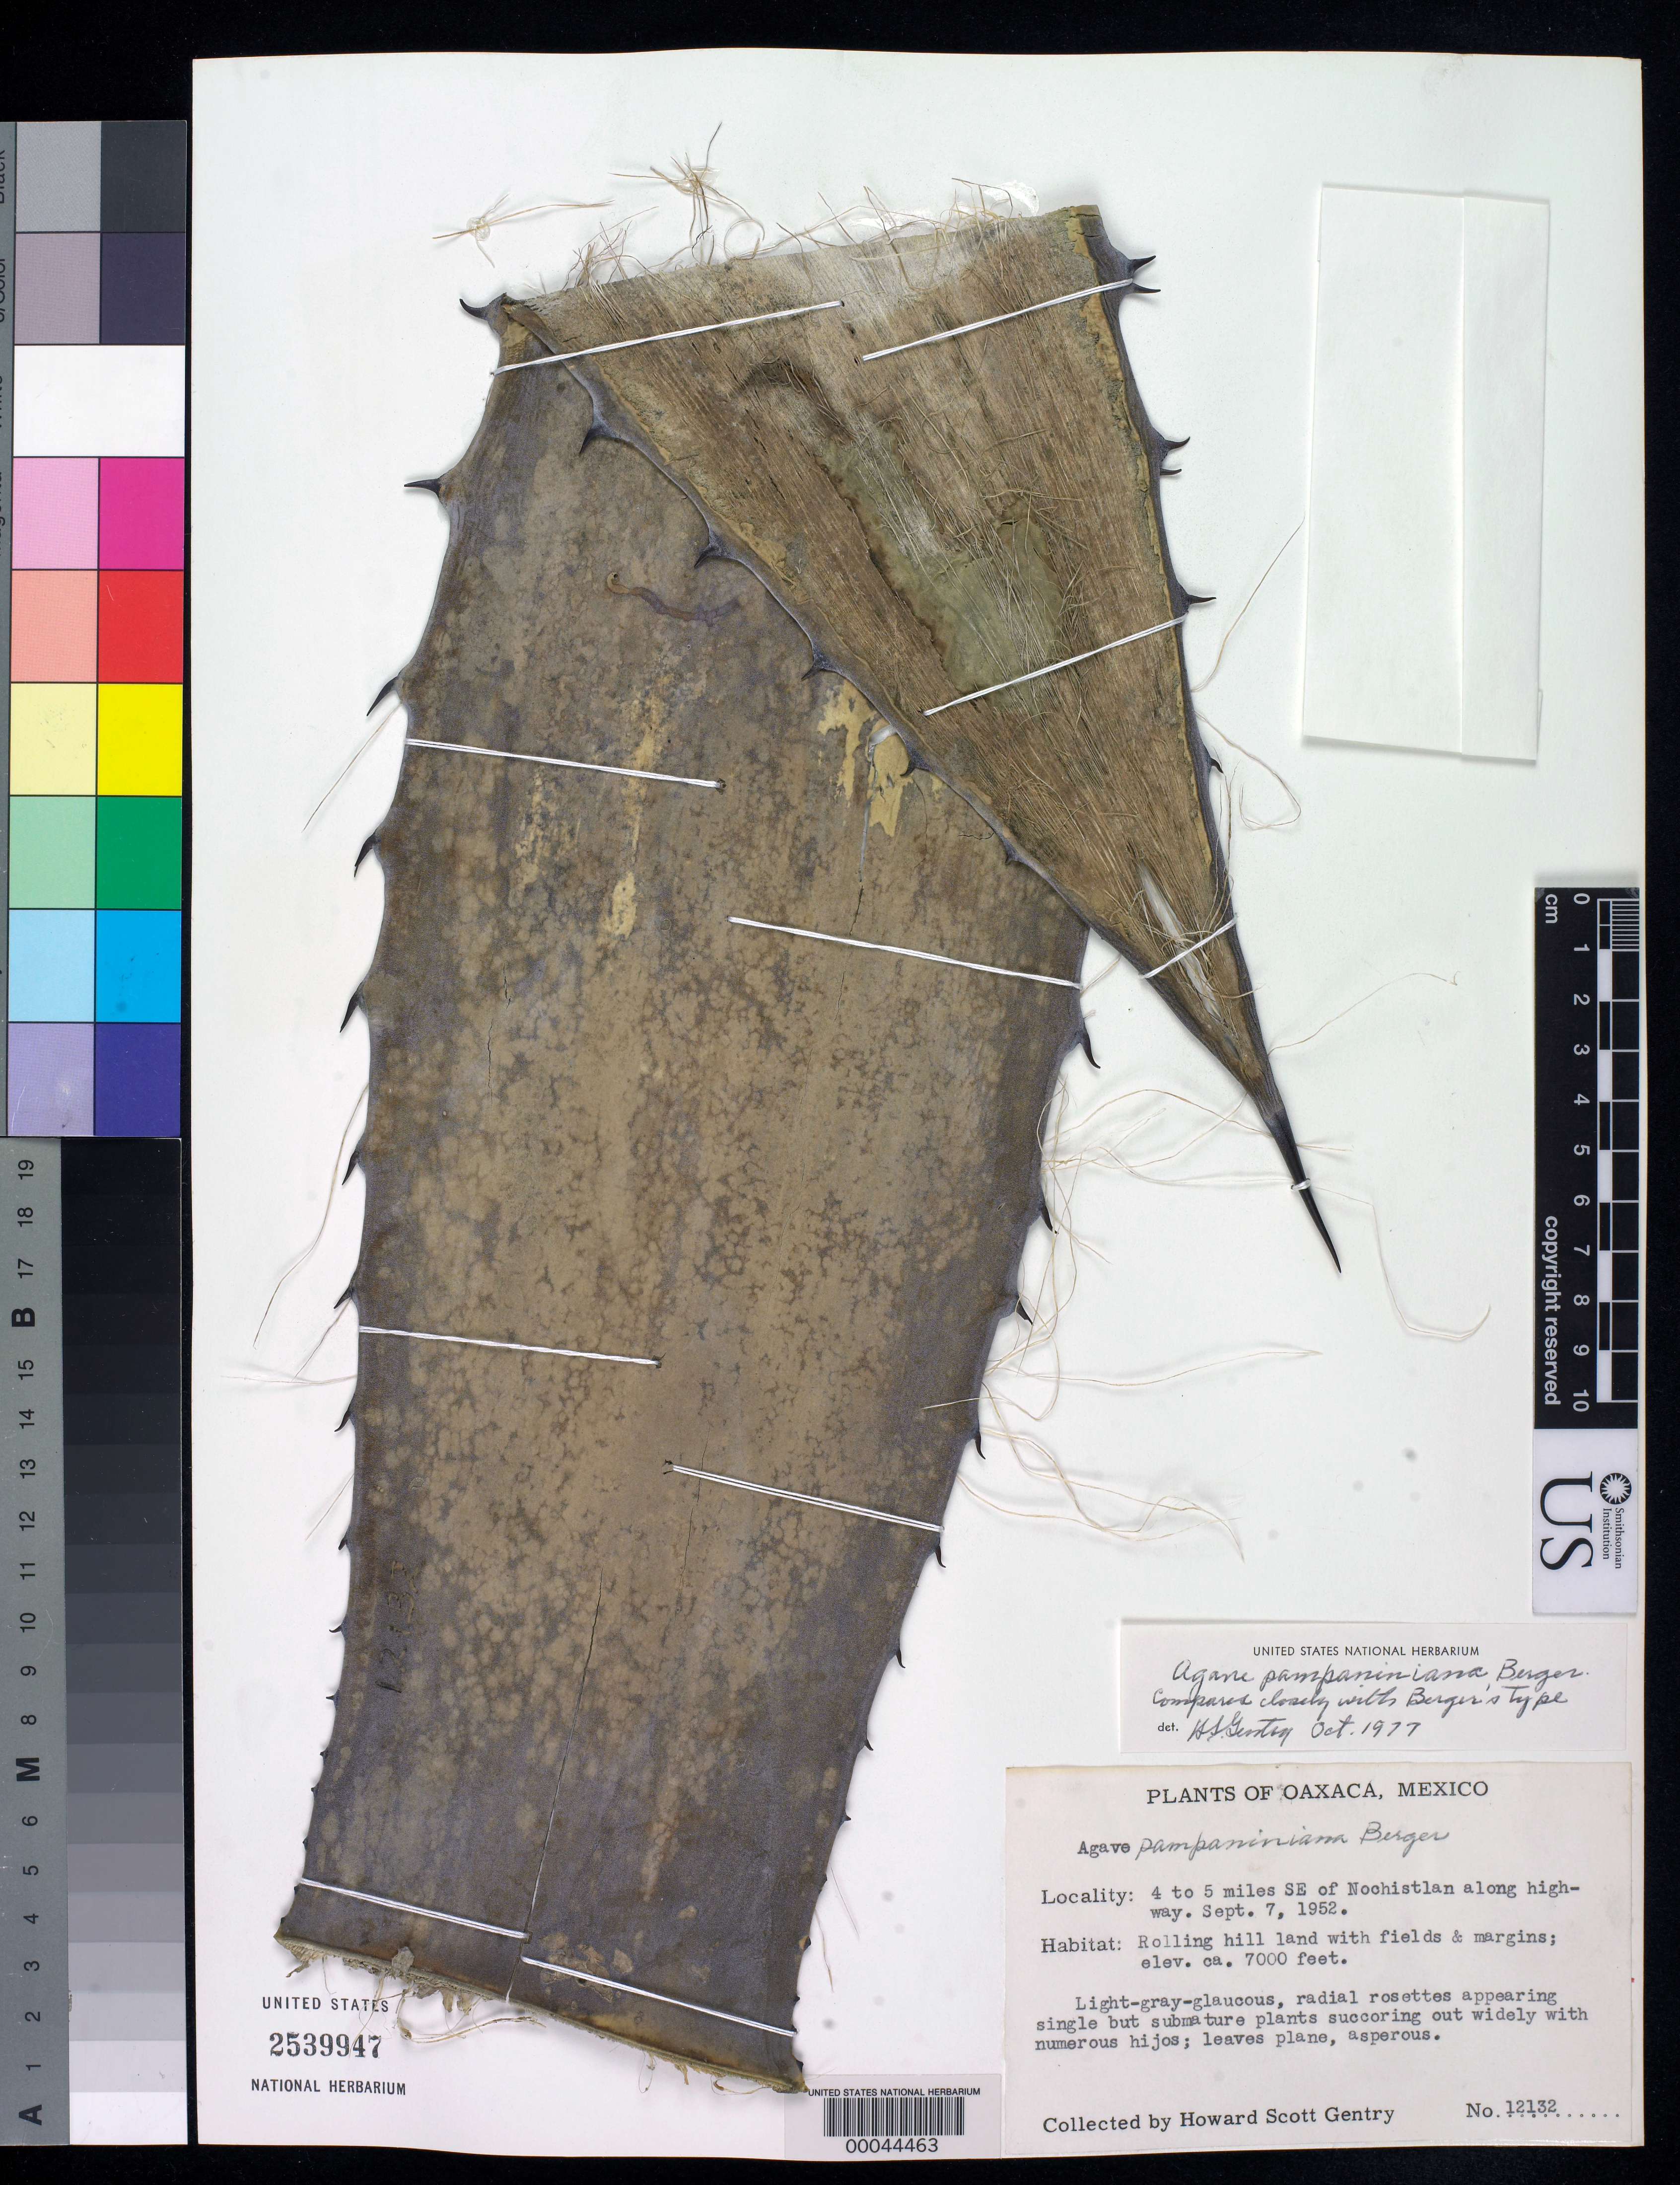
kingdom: Plantae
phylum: Tracheophyta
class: Liliopsida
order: Asparagales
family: Asparagaceae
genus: Agave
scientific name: Agave pampaniniana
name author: A. Berger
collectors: H. S. Gentry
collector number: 12132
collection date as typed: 07 Sep 1952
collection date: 1952-09-07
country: Mexico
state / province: Oaxaca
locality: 4-5 mi SE of Nochistlan along highway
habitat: Rolling hill land with fields and margins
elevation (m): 2134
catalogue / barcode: US 2539947